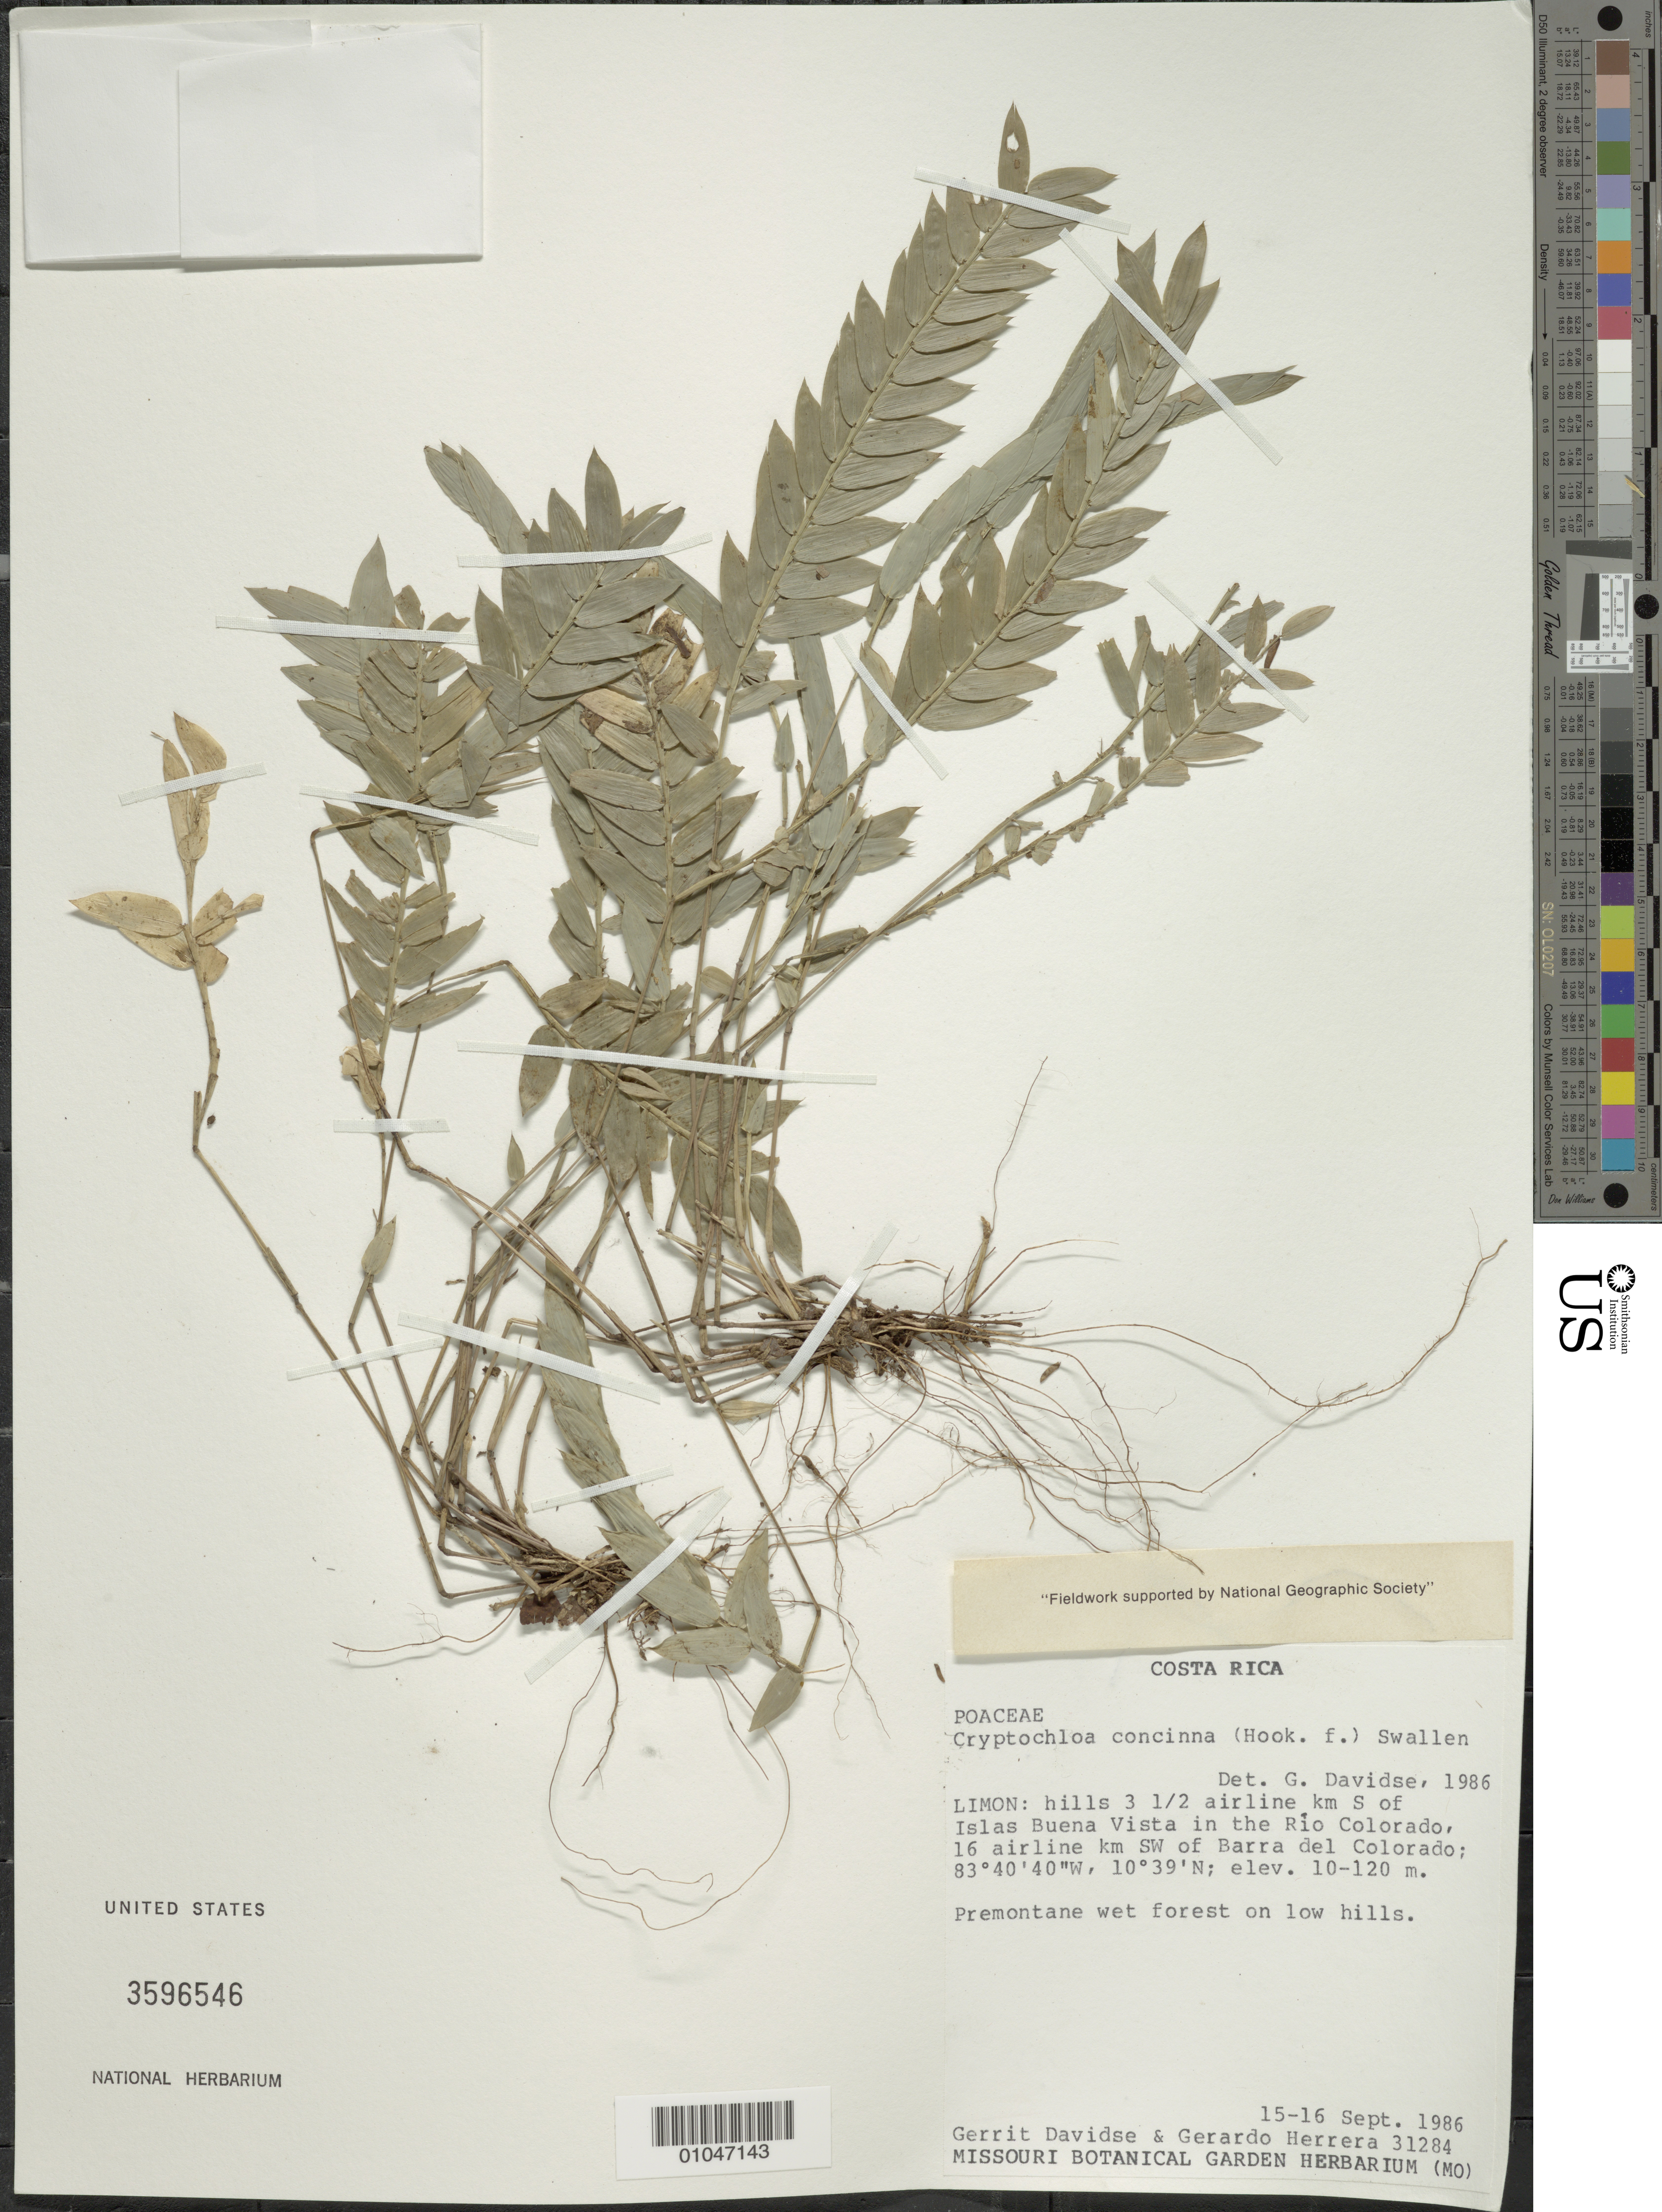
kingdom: Plantae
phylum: Tracheophyta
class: Liliopsida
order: Poales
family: Poaceae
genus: Cryptochloa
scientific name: Cryptochloa concinna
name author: (Hook. f.) Swallen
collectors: G. Davidse & G. Herrera Ch.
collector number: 31284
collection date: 1986-09-15/1986-09-16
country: Costa Rica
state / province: Limón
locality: Hills 3.5 airline km S of Islas Buena Vista in the Rio Colorado, 16 airline km SW of Barra del Colorado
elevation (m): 10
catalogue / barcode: US 3596546